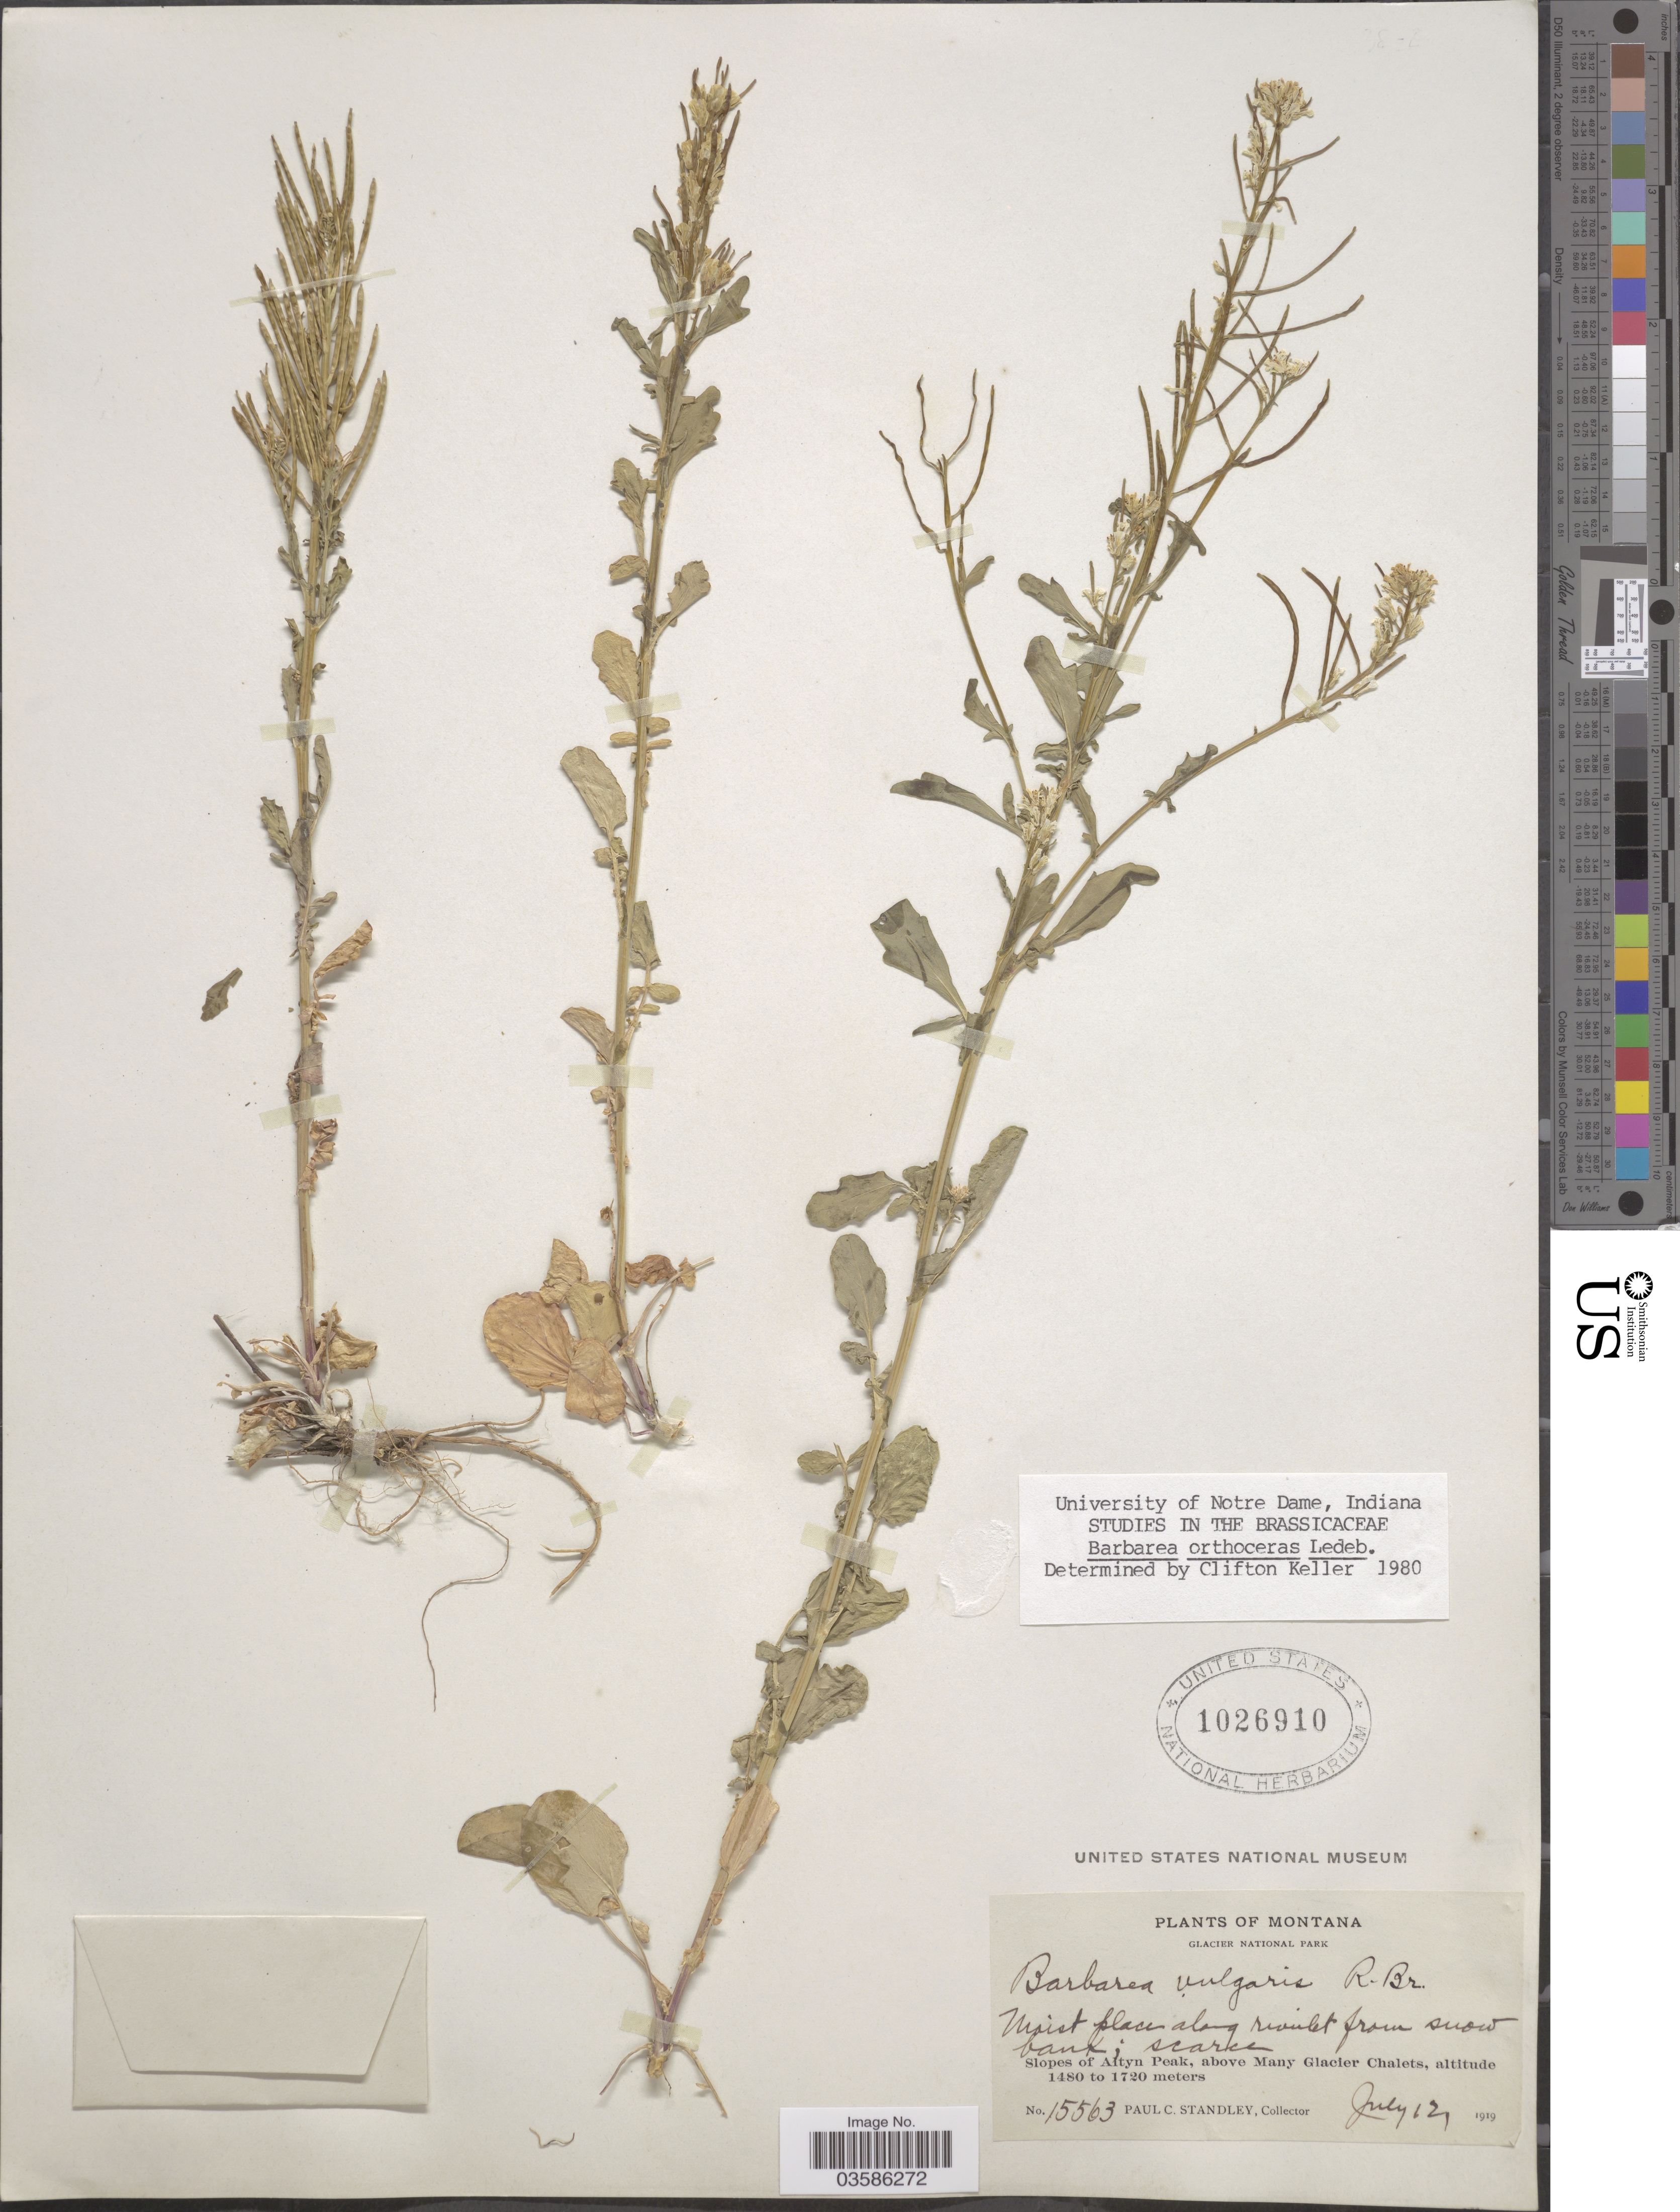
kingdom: Plantae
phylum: Tracheophyta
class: Magnoliopsida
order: Brassicales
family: Brassicaceae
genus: Barbarea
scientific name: Barbarea orthoceras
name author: Ledeb.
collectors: P. C. Standley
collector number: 15563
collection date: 1919-07-12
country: United States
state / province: Montana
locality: Glacier National Park. Slopes of Altyn Peak, above Many Glacier Chalets.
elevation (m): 1480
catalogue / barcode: US 1026910